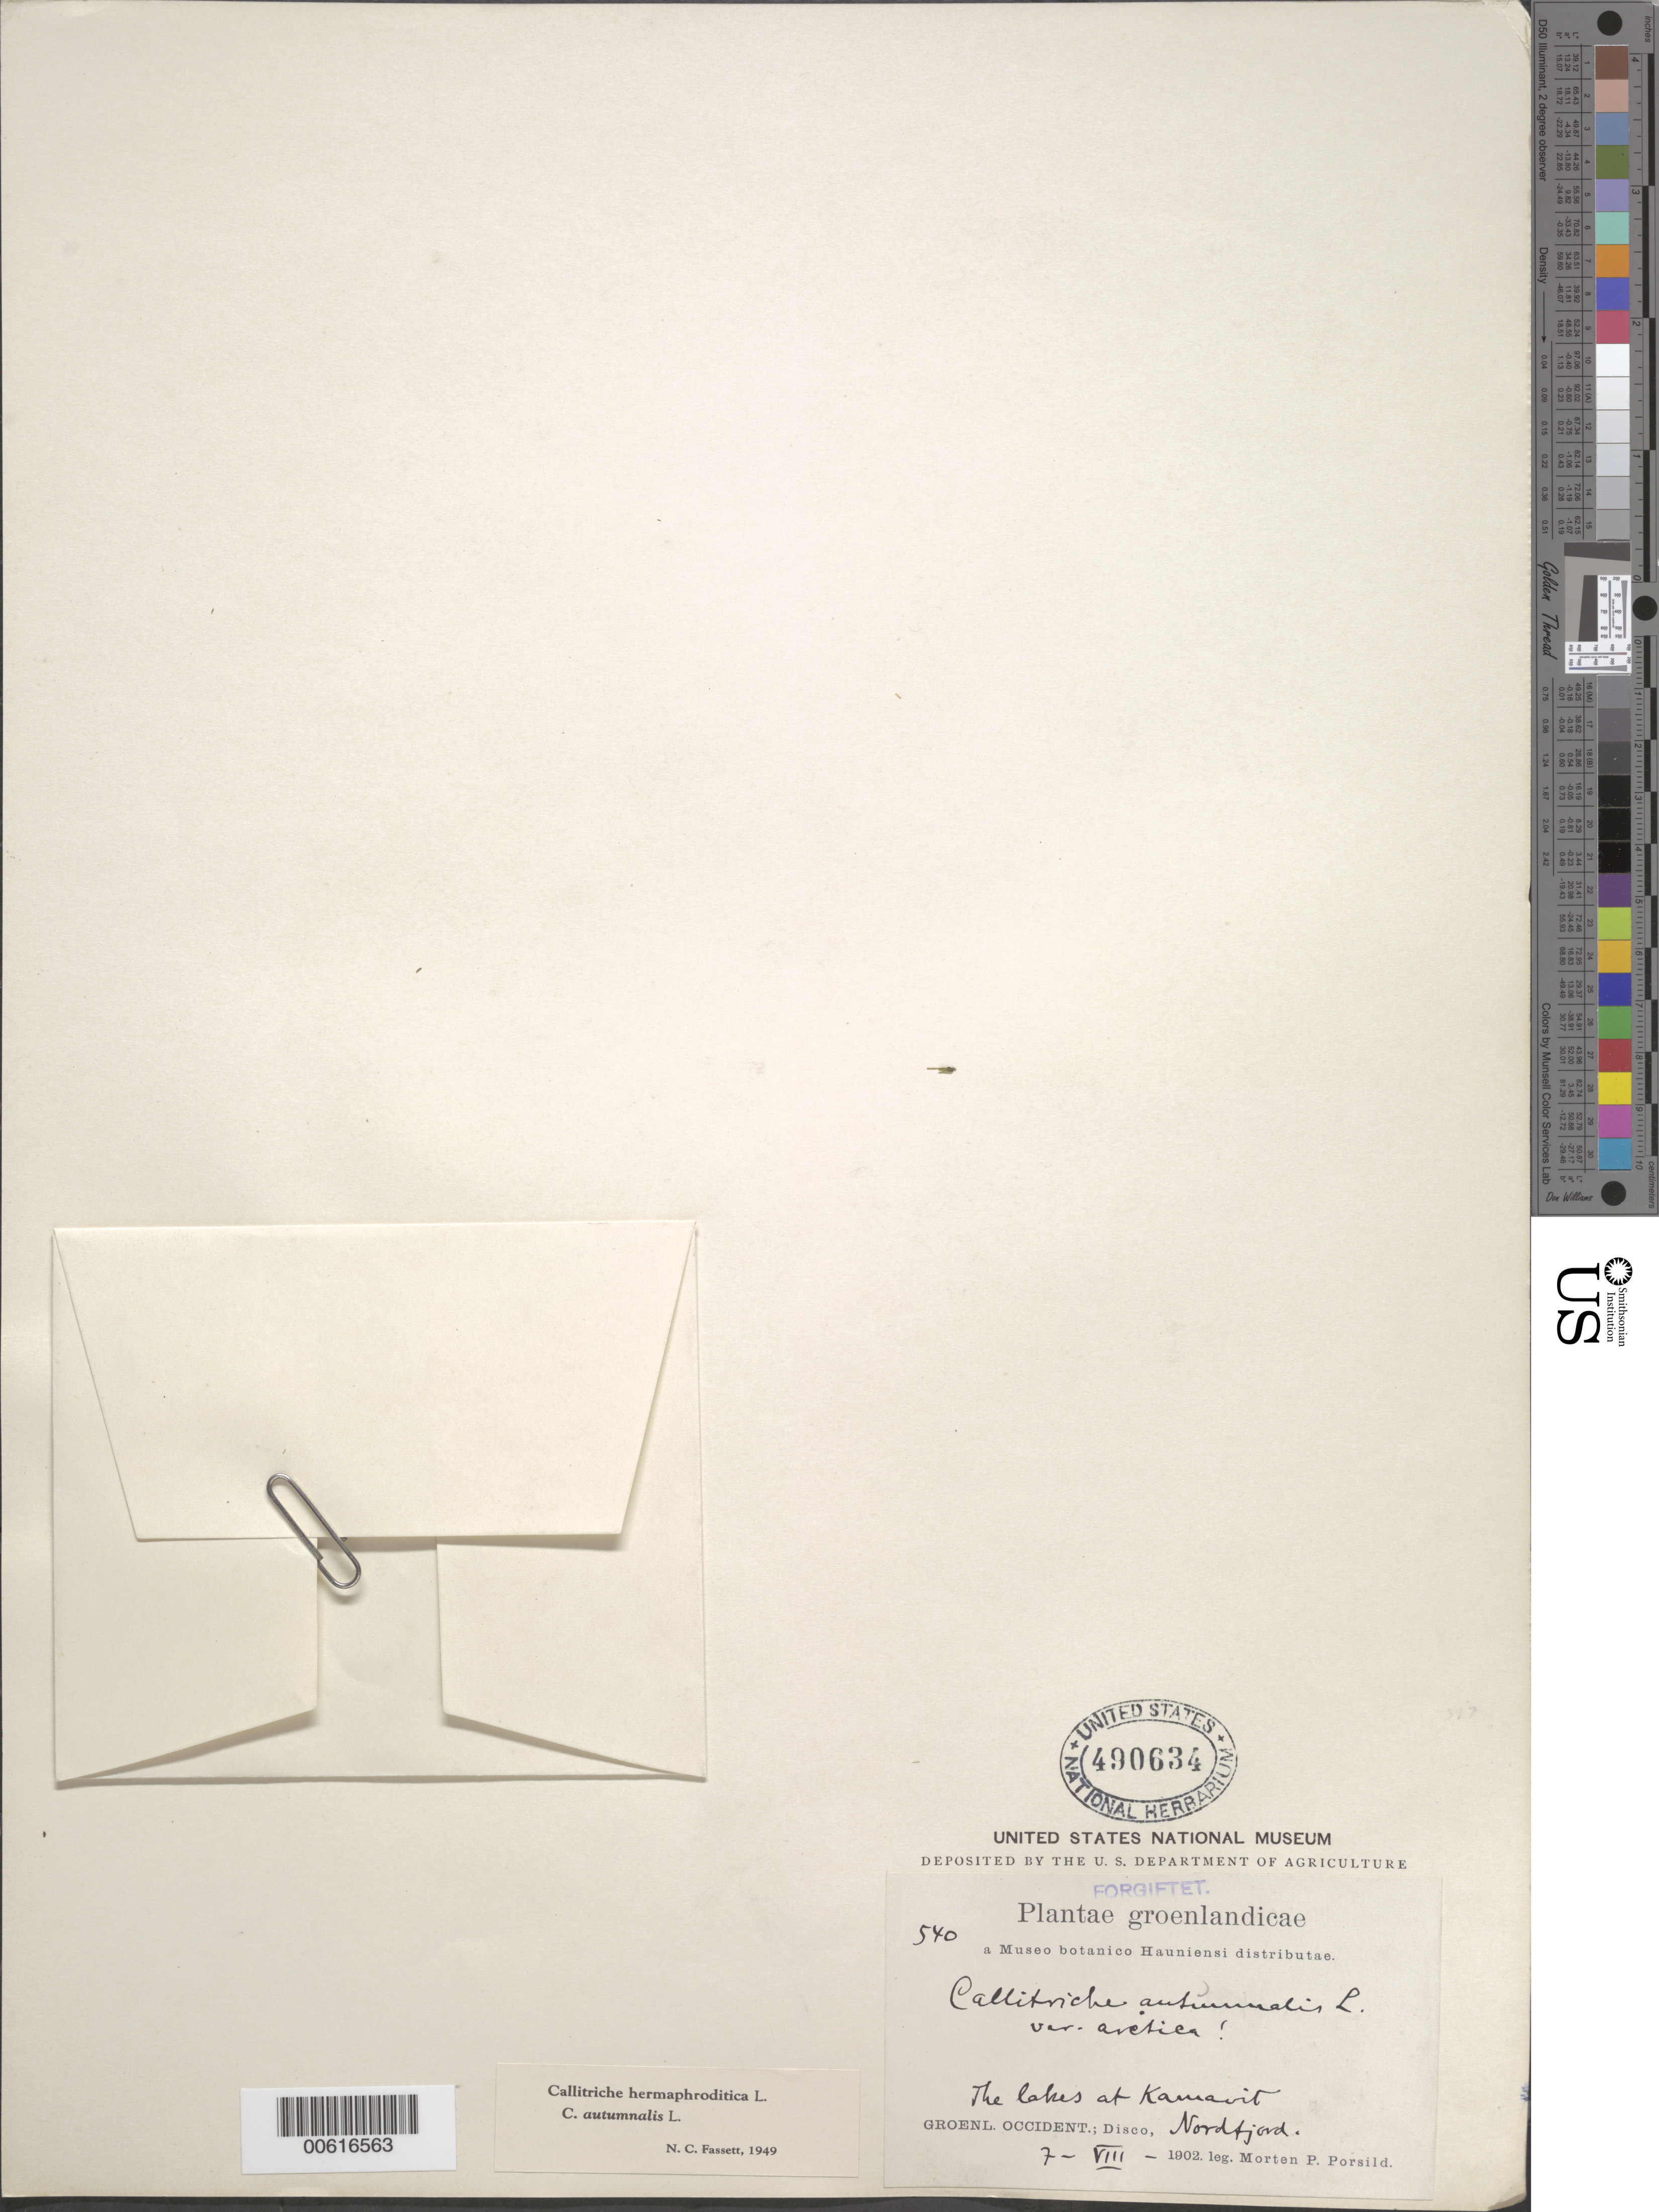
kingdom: Plantae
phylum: Tracheophyta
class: Magnoliopsida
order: Lamiales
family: Plantaginaceae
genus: Callitriche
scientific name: Callitriche hermaphroditica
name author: L.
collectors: M. P. Porsild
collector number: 540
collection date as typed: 07 Aug 1902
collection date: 1902-08-07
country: Greenland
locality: The lakes at Kamavit, Nordfjord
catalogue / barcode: US 490634